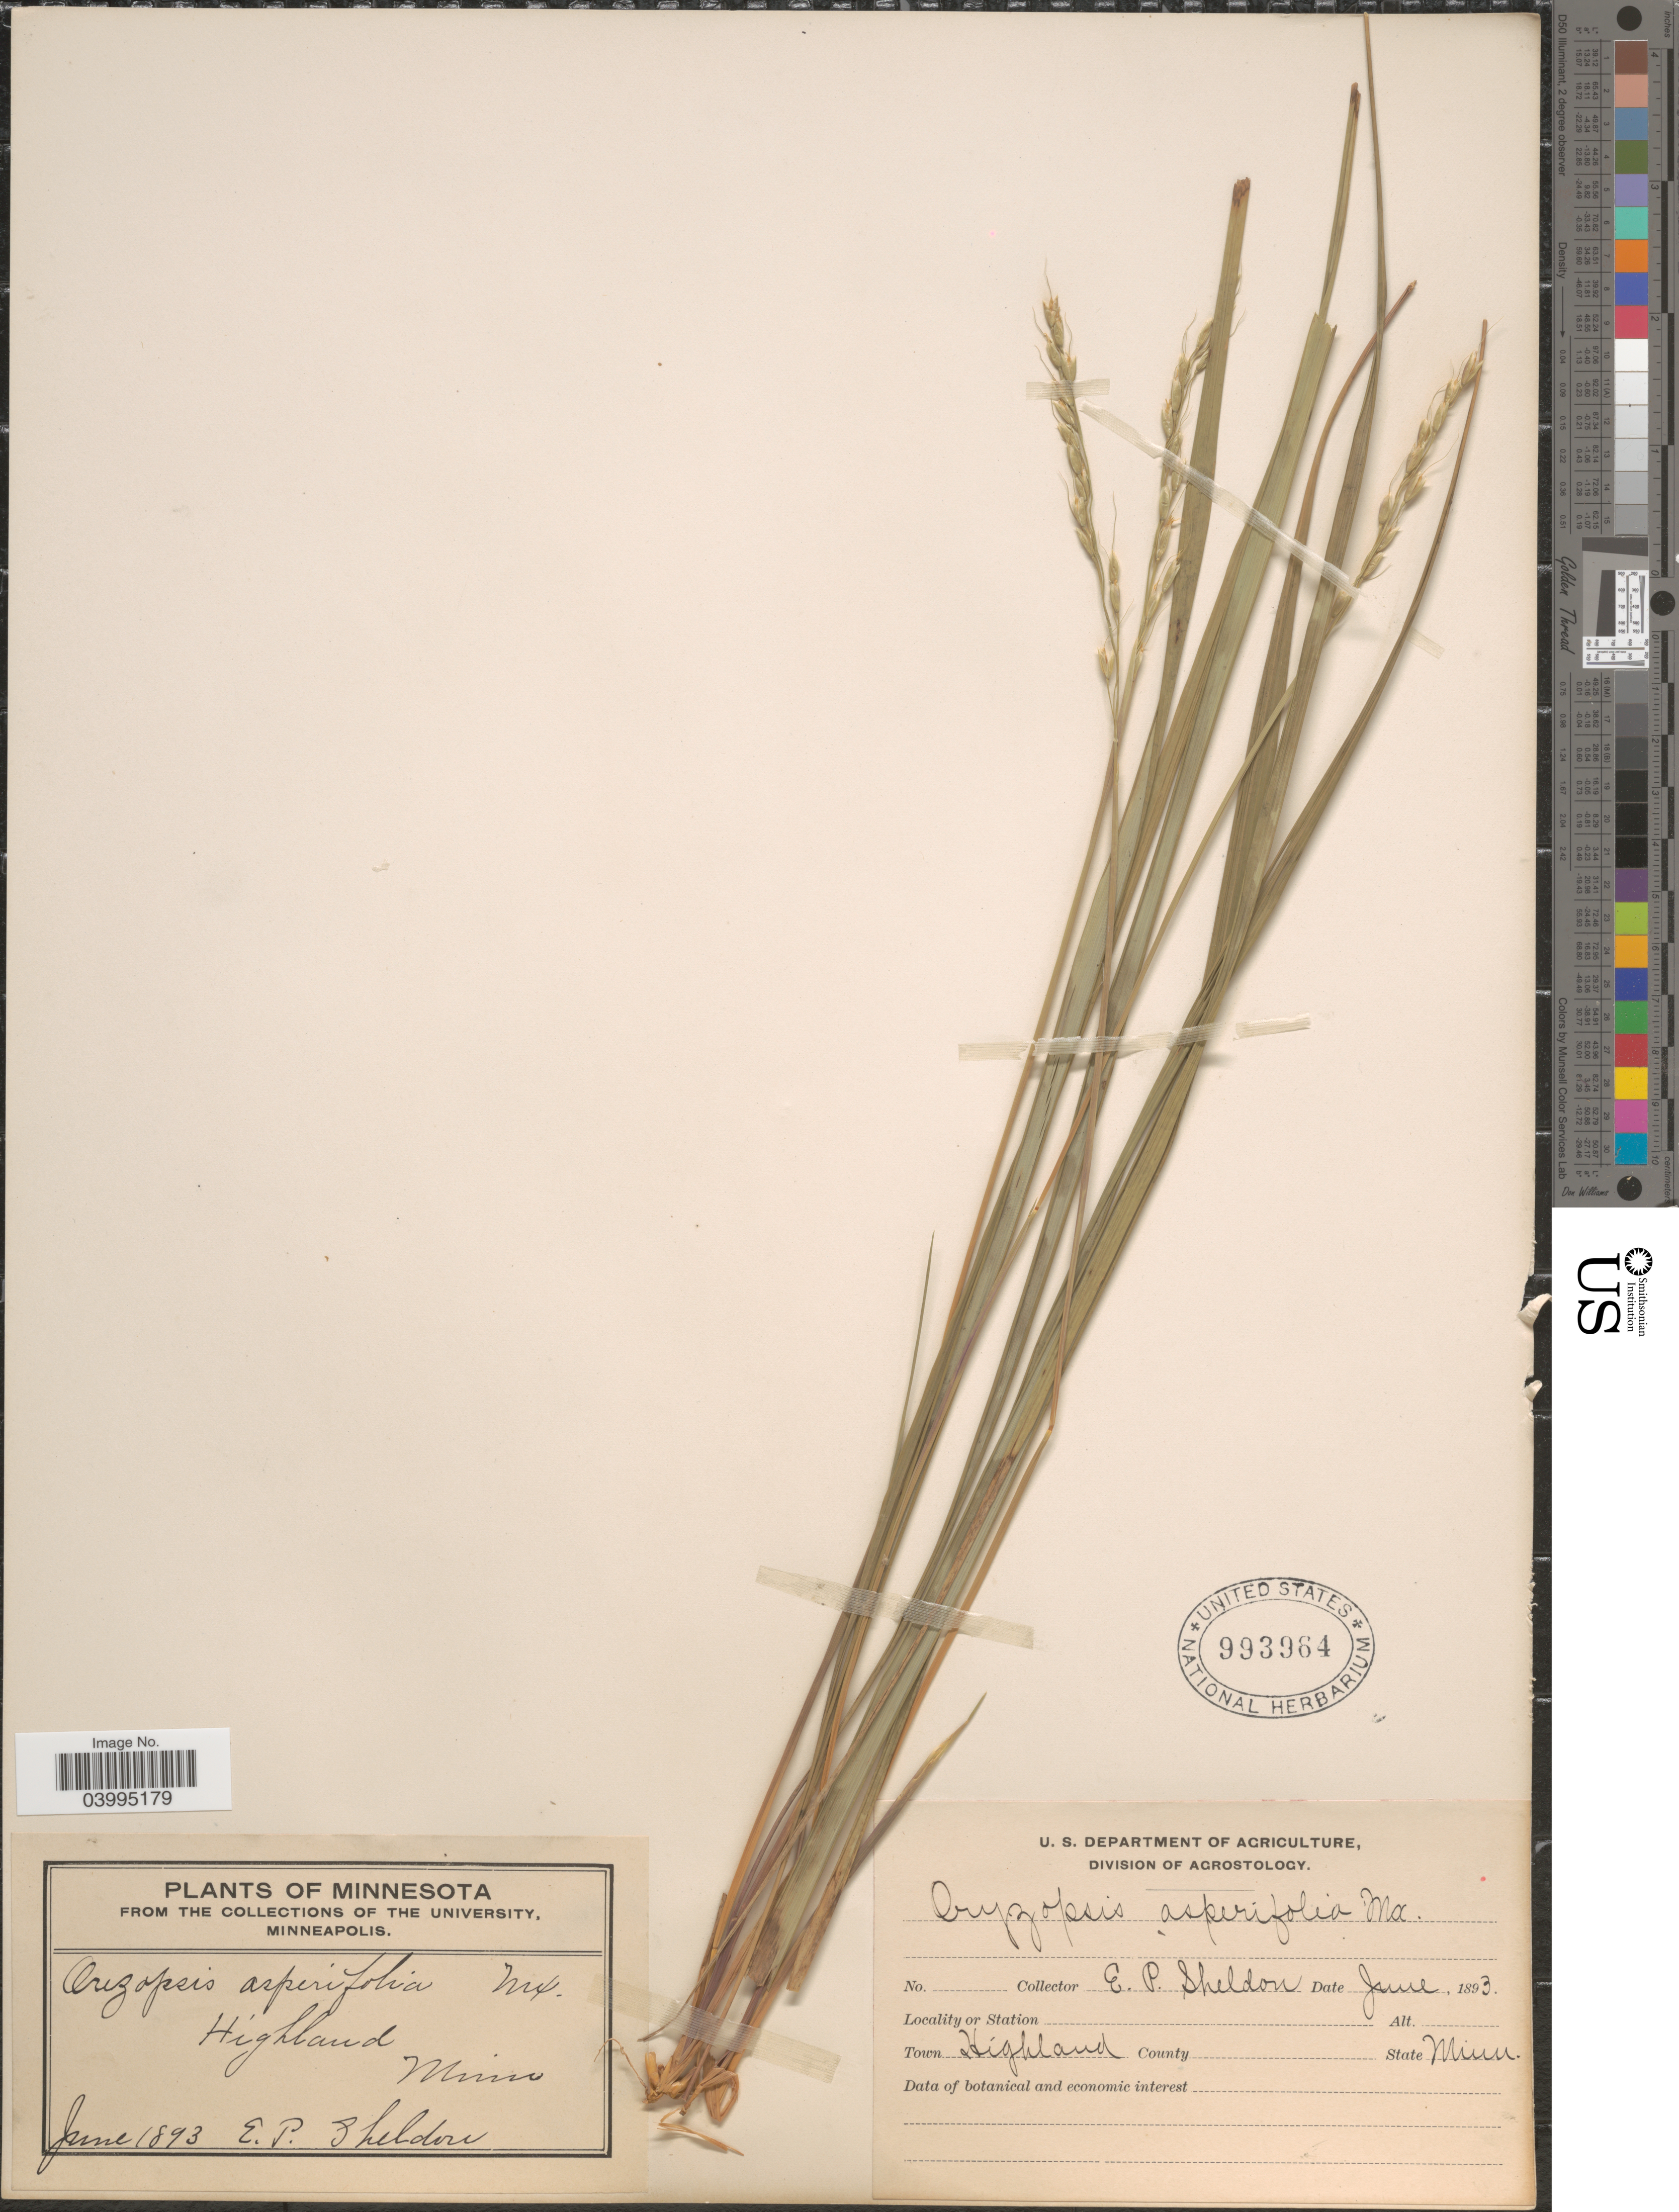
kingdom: Plantae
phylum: Tracheophyta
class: Liliopsida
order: Poales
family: Poaceae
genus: Oryzopsis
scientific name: Oryzopsis asperifolia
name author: Michx.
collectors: E. P. Sheldon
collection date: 1893-06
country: United States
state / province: Minnesota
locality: Town Highland.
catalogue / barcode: US 993964